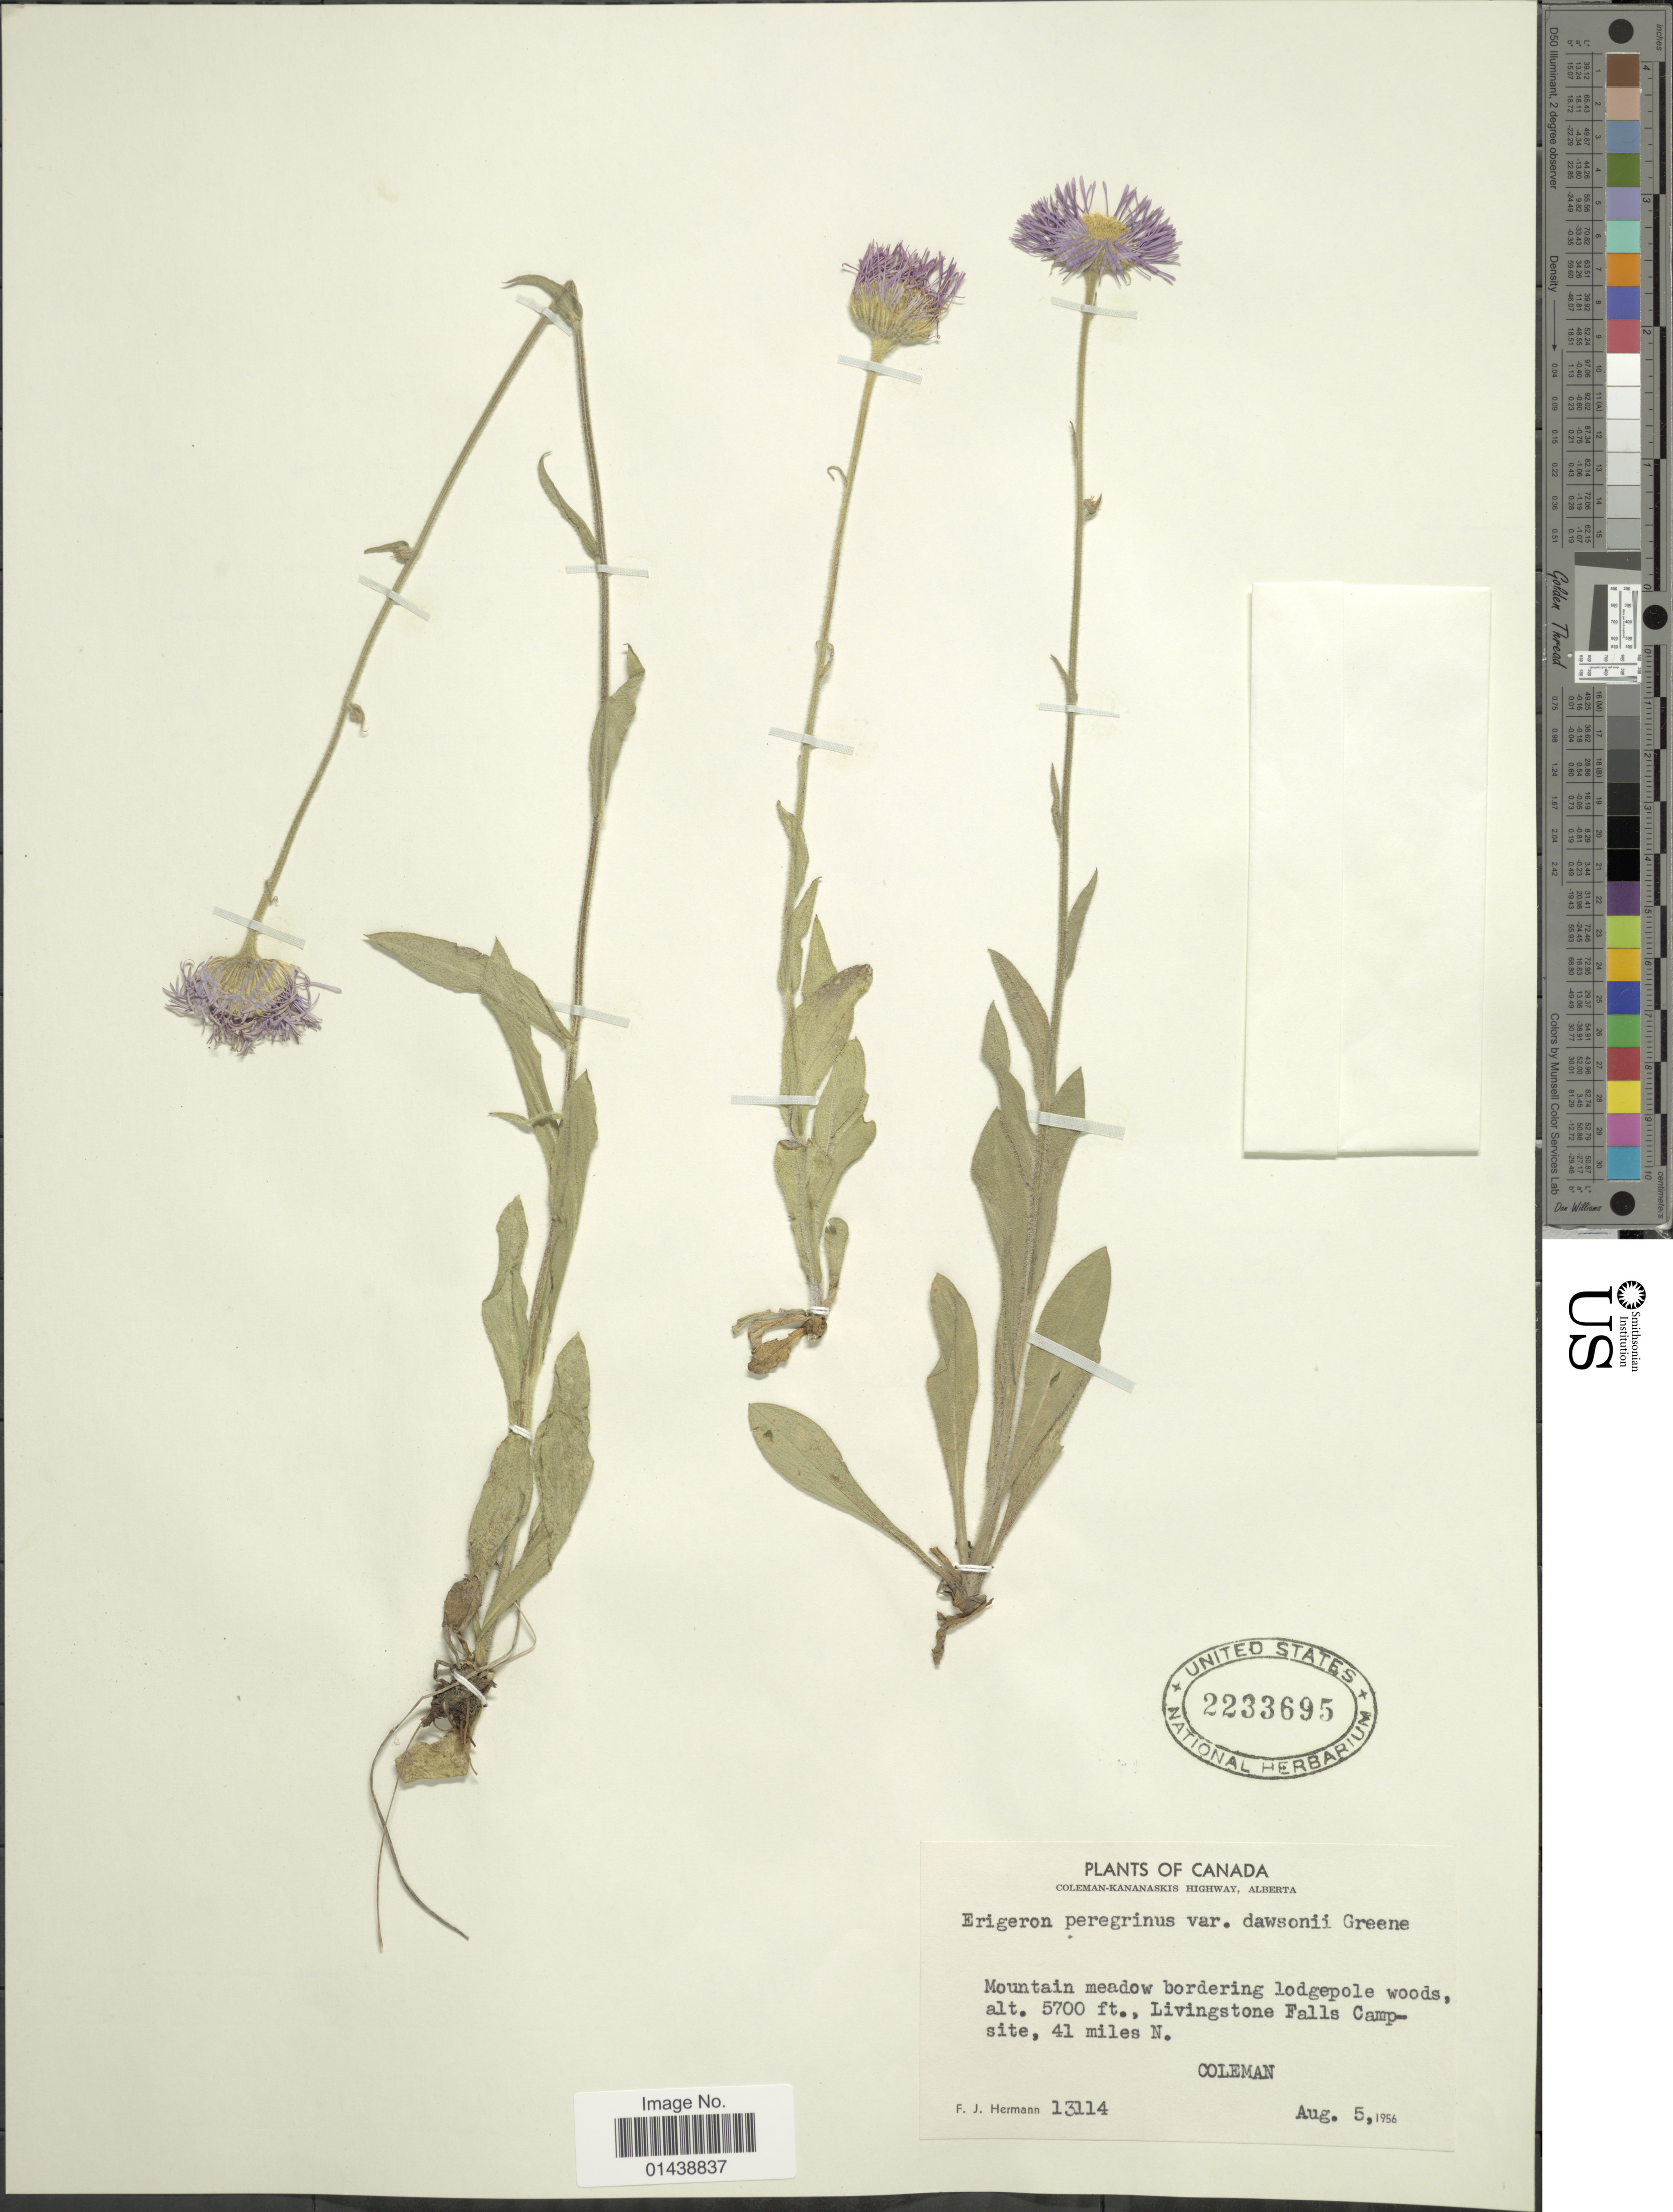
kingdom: Plantae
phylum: Tracheophyta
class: Magnoliopsida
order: Asterales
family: Asteraceae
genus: Erigeron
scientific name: Erigeron peregrinus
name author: (Banks ex Pursh) Greene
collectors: F. J. Hermann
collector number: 13114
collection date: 1956-08-05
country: Canada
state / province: Alberta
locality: Coleman-Kananaskis Highway. Livingstone Falls Campground, 41 miles N. Coleman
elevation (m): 1737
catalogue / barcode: US 2233695